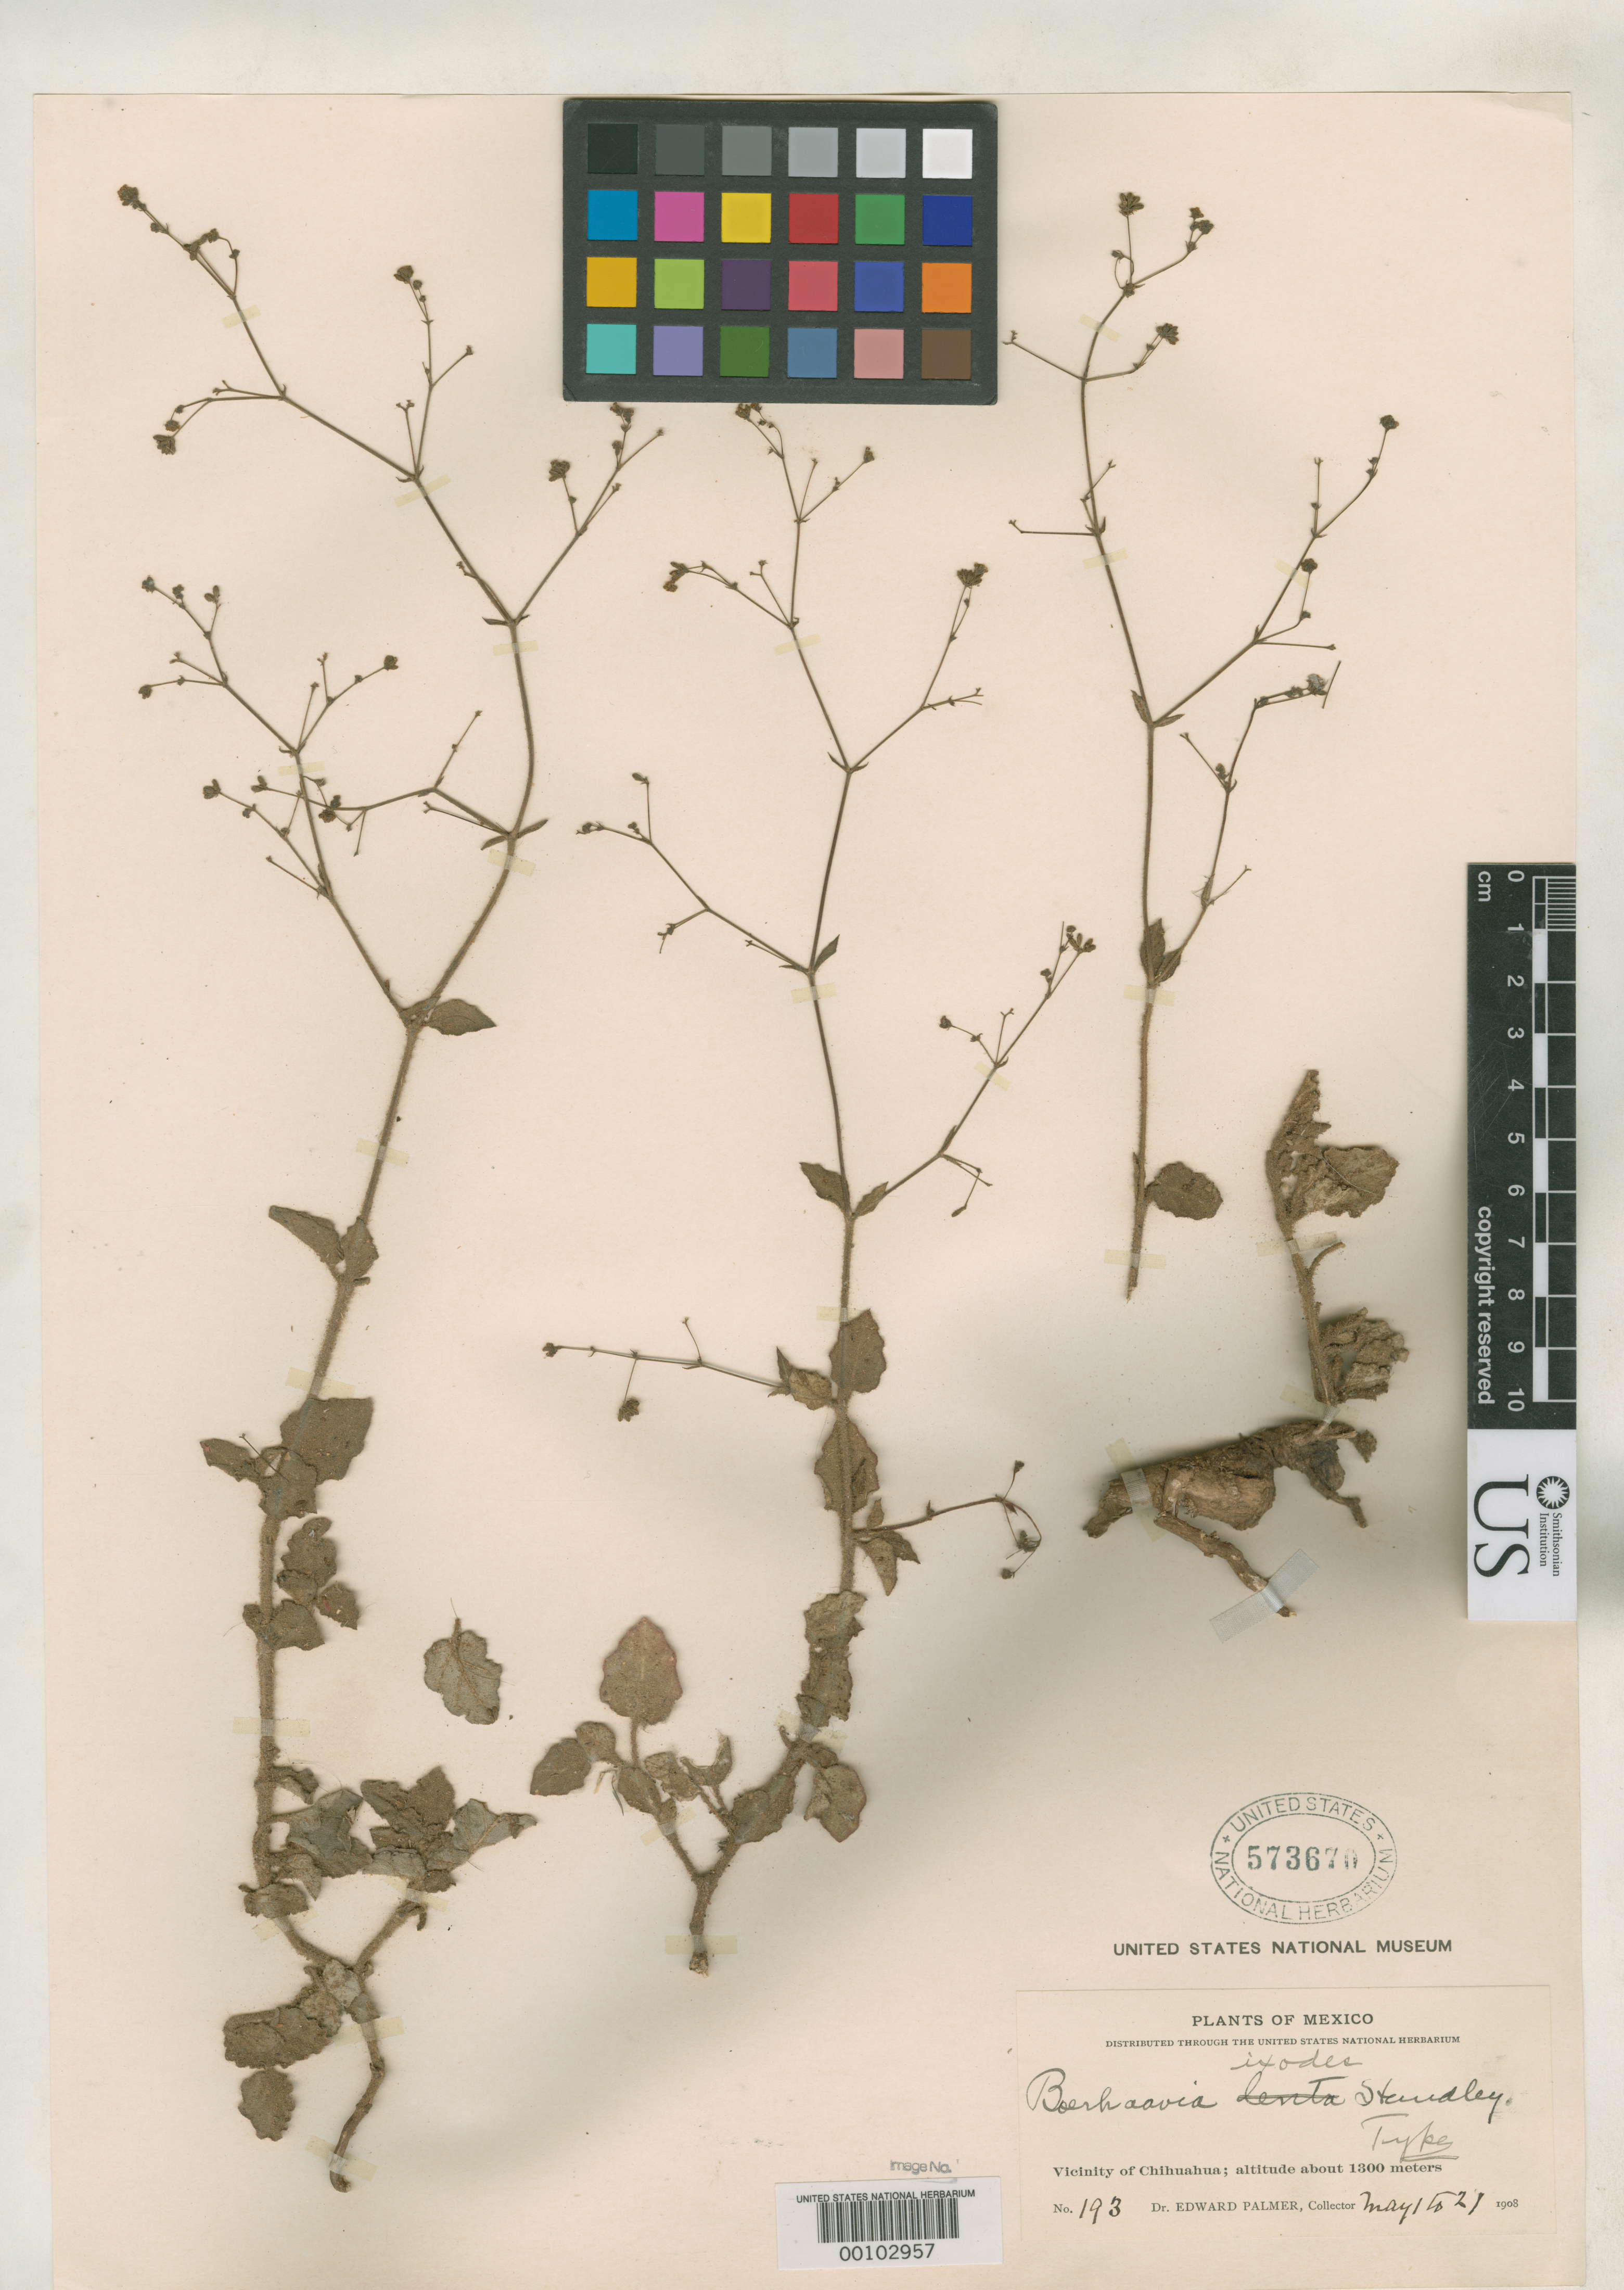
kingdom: Plantae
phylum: Tracheophyta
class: Magnoliopsida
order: Caryophyllales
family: Nyctaginaceae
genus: Boerhavia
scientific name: Boerhavia ixodes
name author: Standl.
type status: Holotype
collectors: E. Palmer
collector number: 193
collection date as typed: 01 May 1908 to 21 May 1908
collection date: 1908-05-01/1908-05-21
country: Mexico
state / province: Chihuahua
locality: Vicinity Of Chihuahua.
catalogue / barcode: US 573670